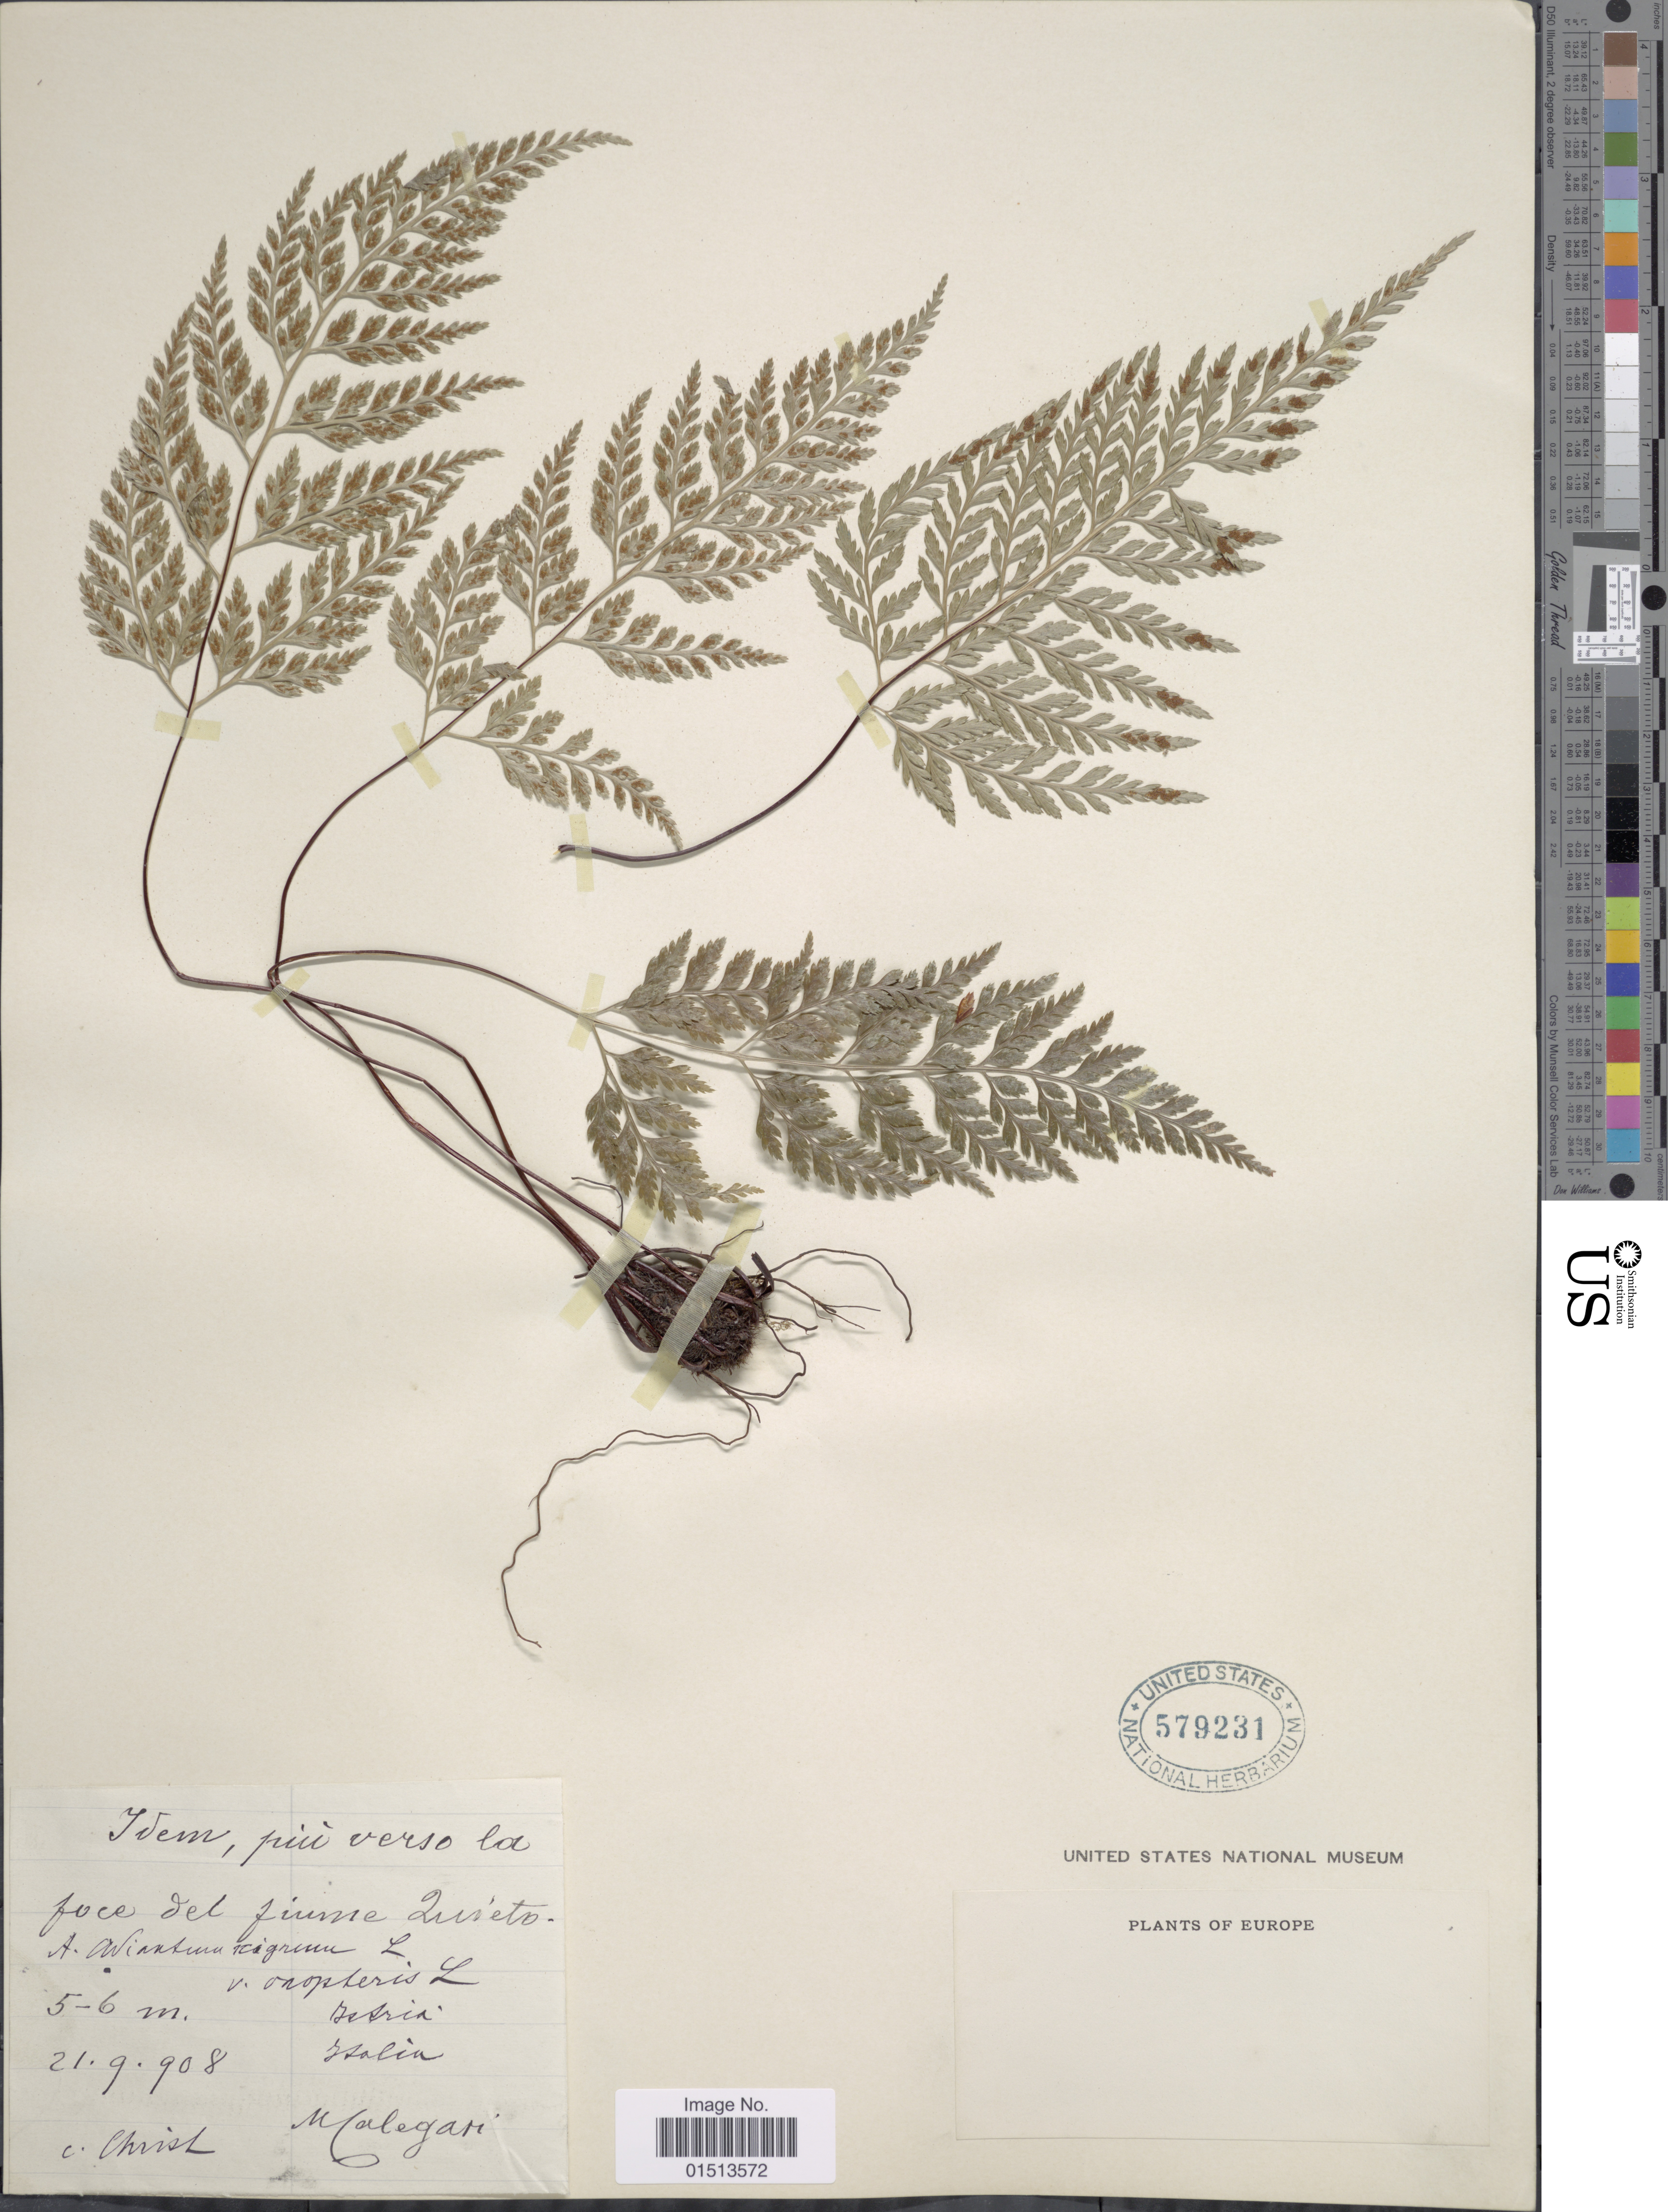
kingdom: Plantae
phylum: Tracheophyta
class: Polypodiopsida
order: Polypodiales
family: Aspleniaceae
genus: Asplenium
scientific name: Asplenium adiantum-nigrum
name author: L.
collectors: Calegari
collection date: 1908-09-21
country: Italy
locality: Jetria, C. Christ. [interpreted]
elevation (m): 5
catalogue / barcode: US 579231